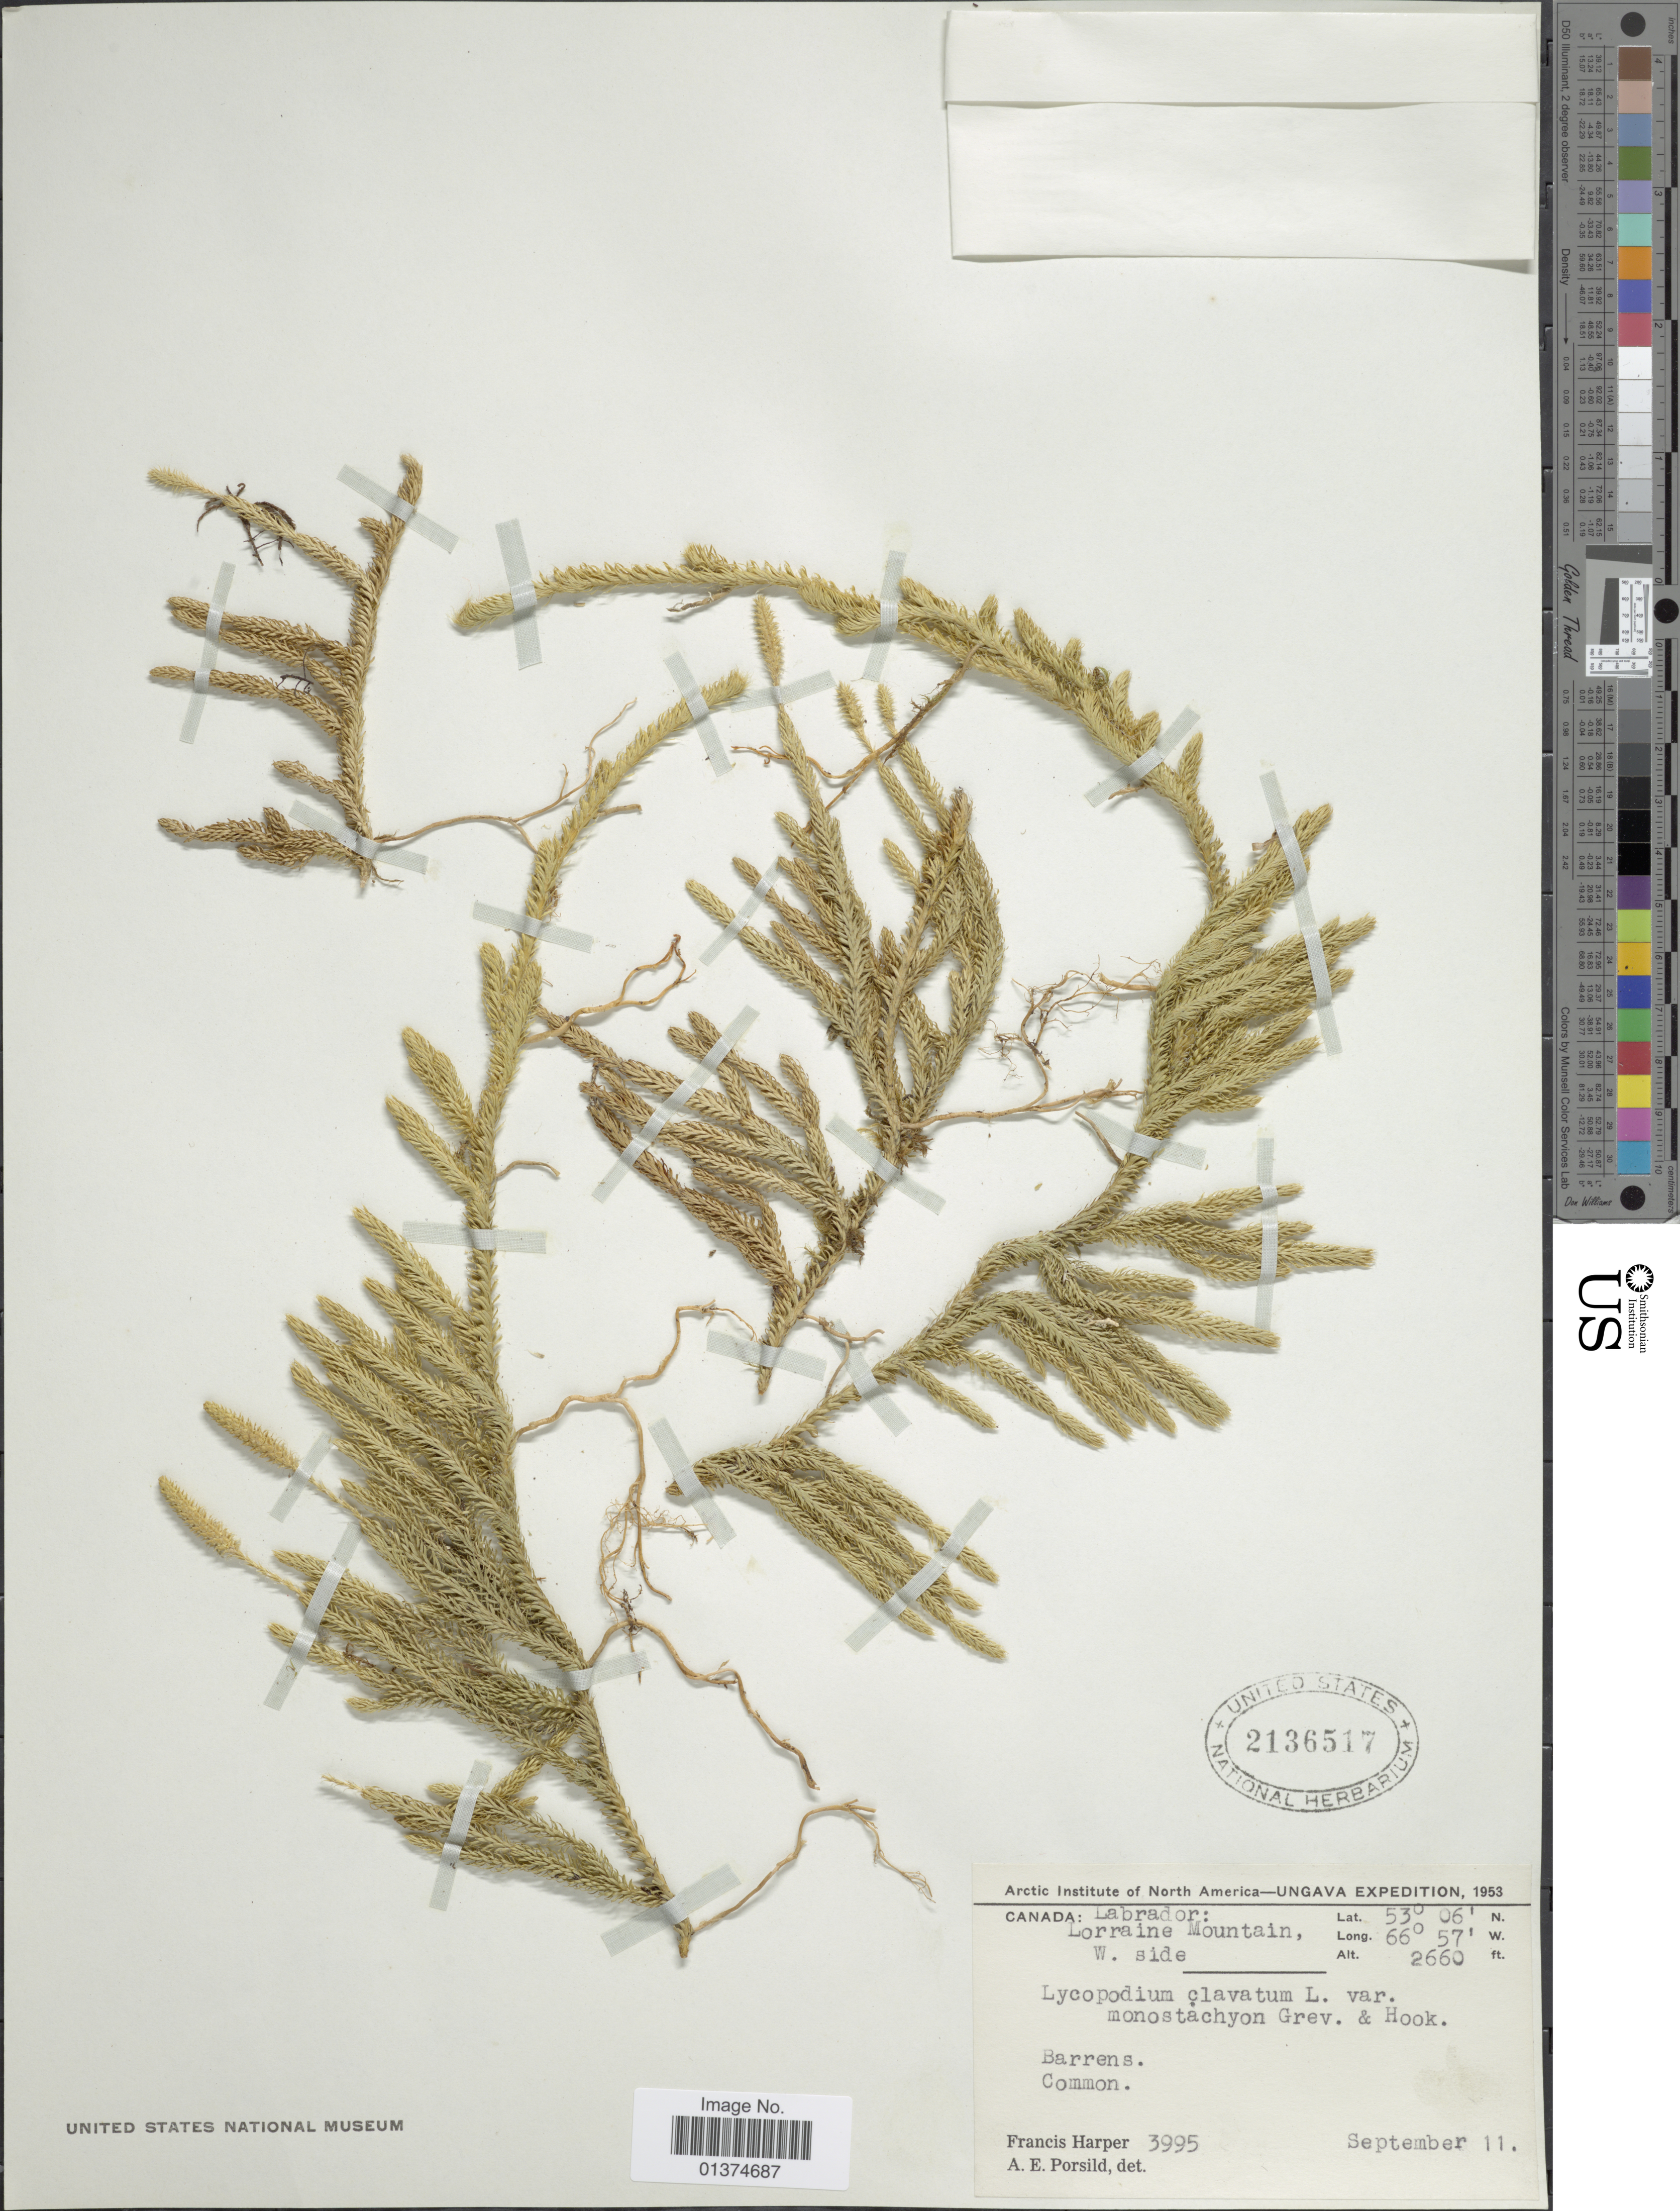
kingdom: Plantae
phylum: Tracheophyta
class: Lycopodiopsida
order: Lycopodiales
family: Lycopodiaceae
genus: Lycopodium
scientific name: Lycopodium clavatum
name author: L.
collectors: F. Harper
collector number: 3995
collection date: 1953-09-11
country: Canada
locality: Labrador: Lorraine Mountain, W.side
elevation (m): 811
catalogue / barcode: US 2136517